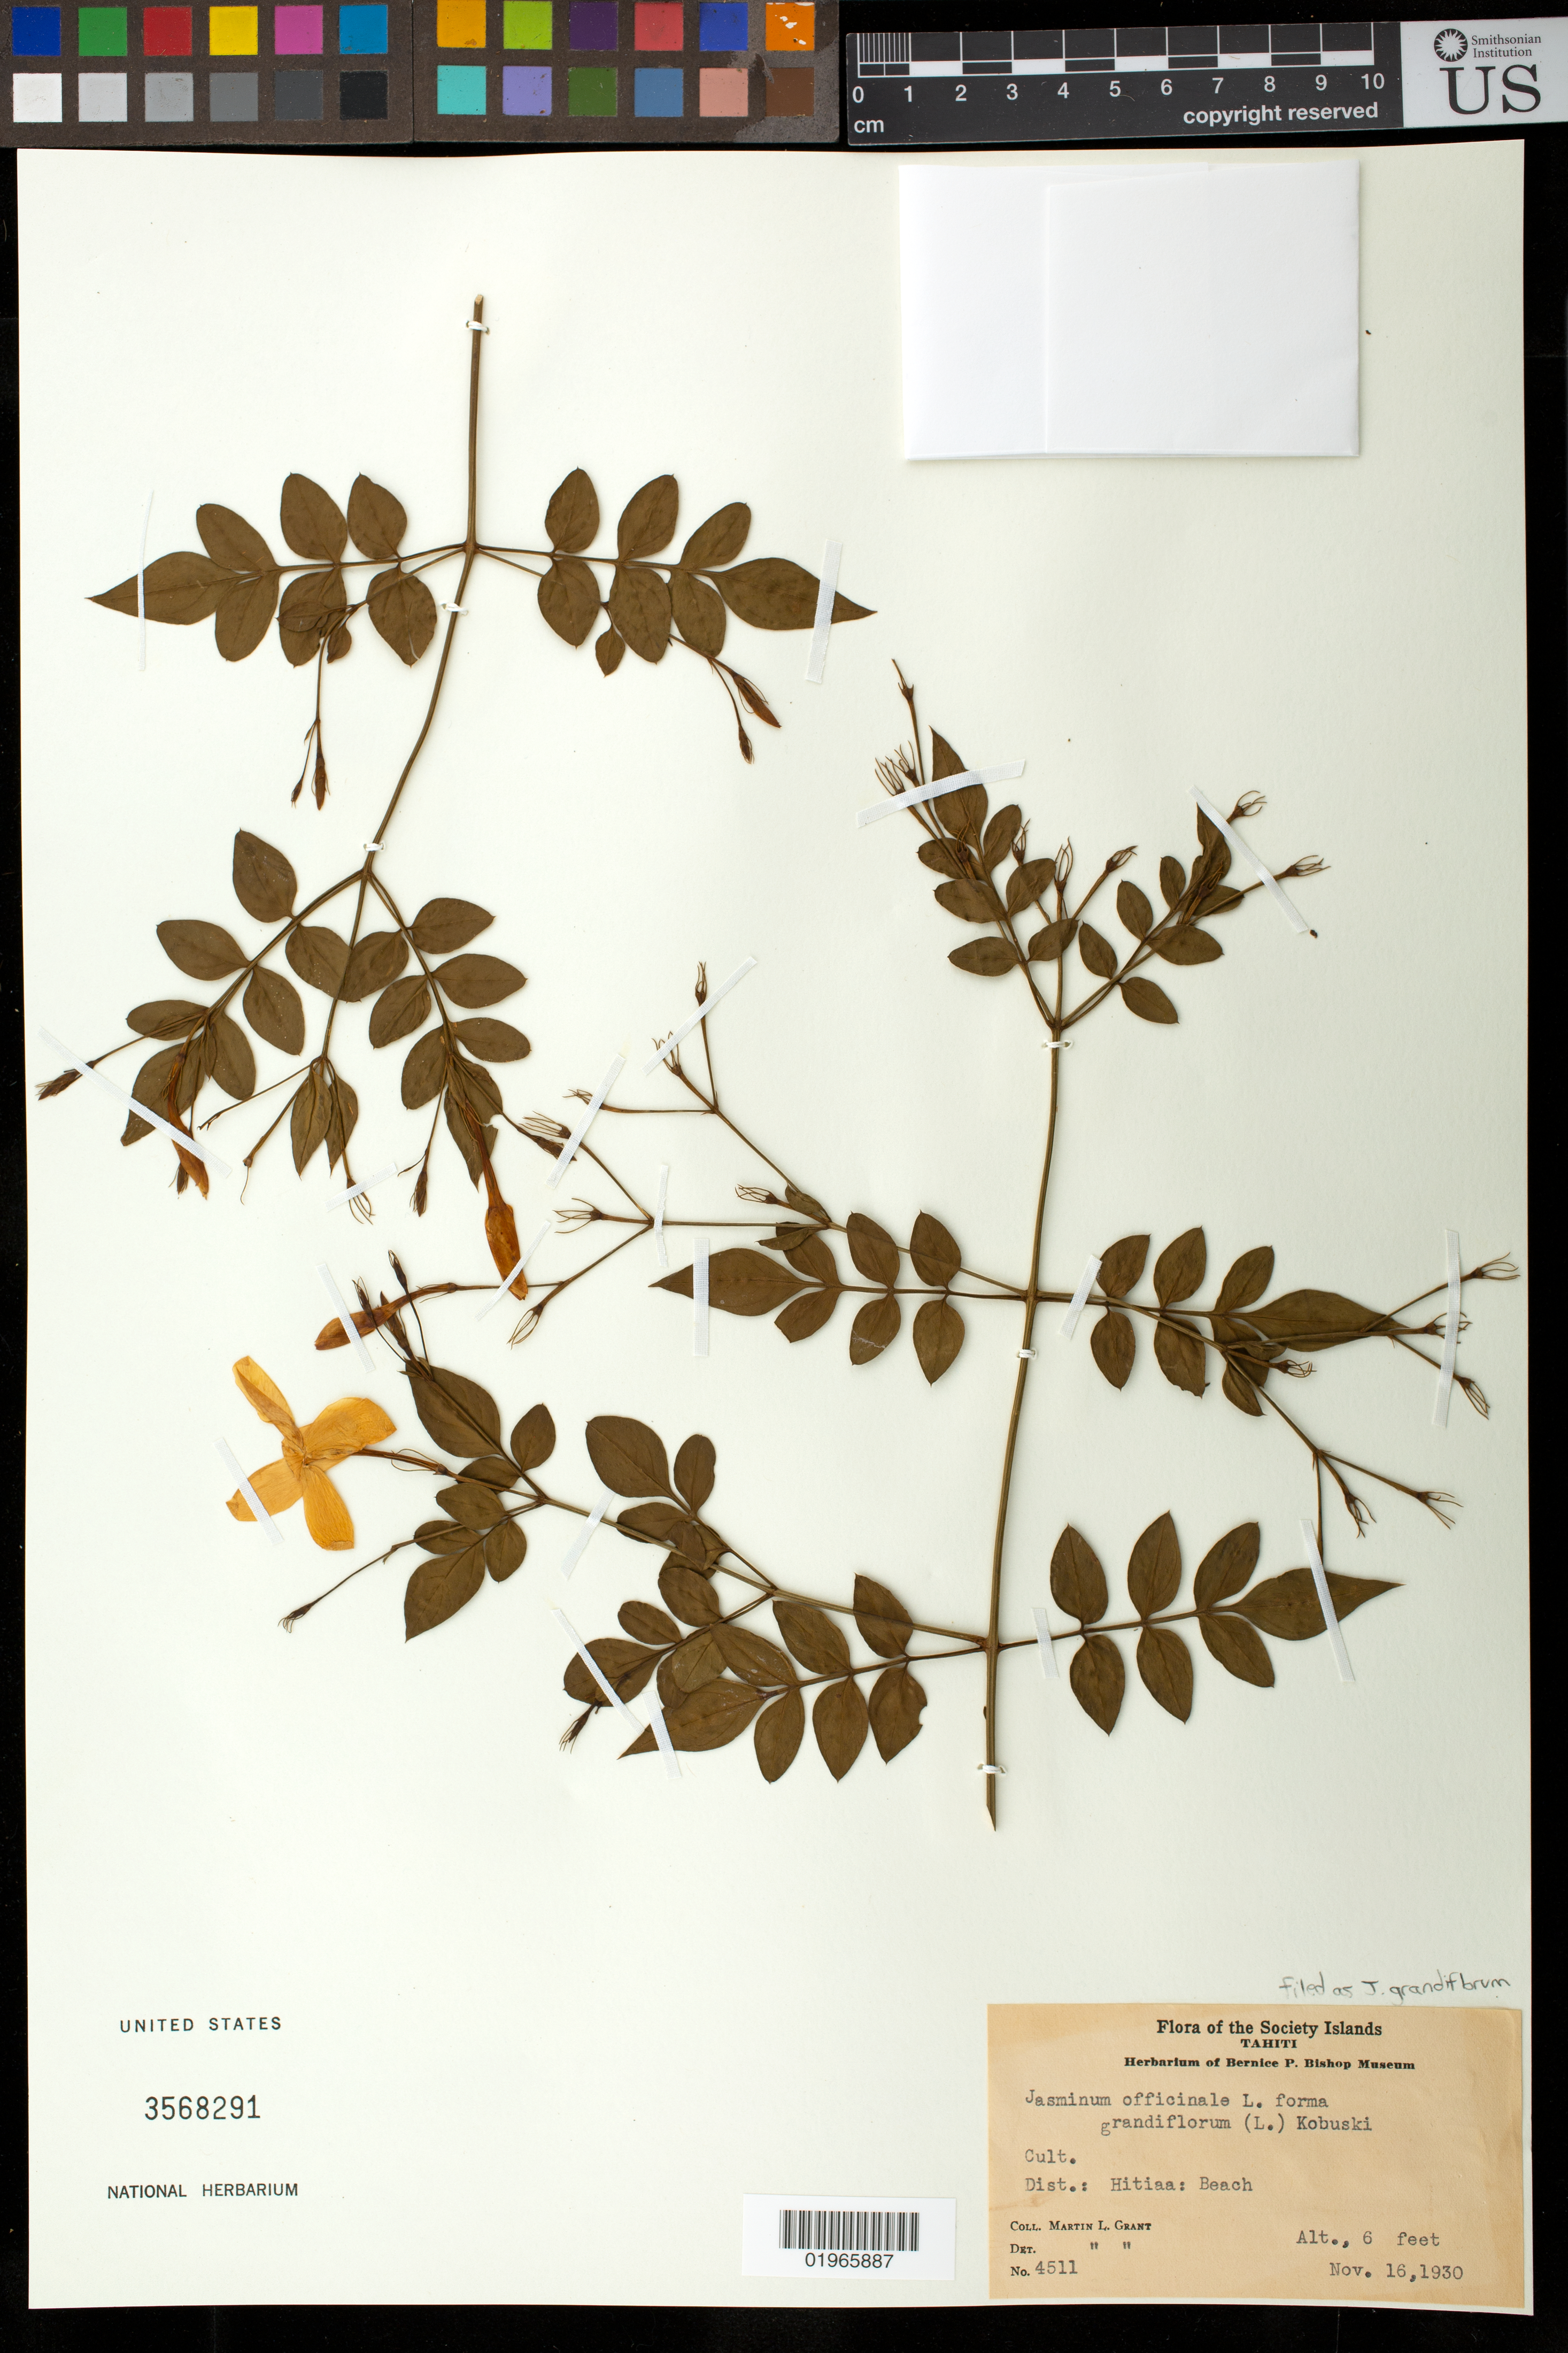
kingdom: Plantae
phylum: Tracheophyta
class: Magnoliopsida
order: Lamiales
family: Oleaceae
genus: Jasminum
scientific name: Jasminum grandiflorum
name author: L.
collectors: M. L. Grant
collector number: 4511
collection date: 1930-11-16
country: French Polynesia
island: Tahiti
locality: Society Islands, Tahiti, District: Hitiaa: Beach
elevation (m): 2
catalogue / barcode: US 3568291